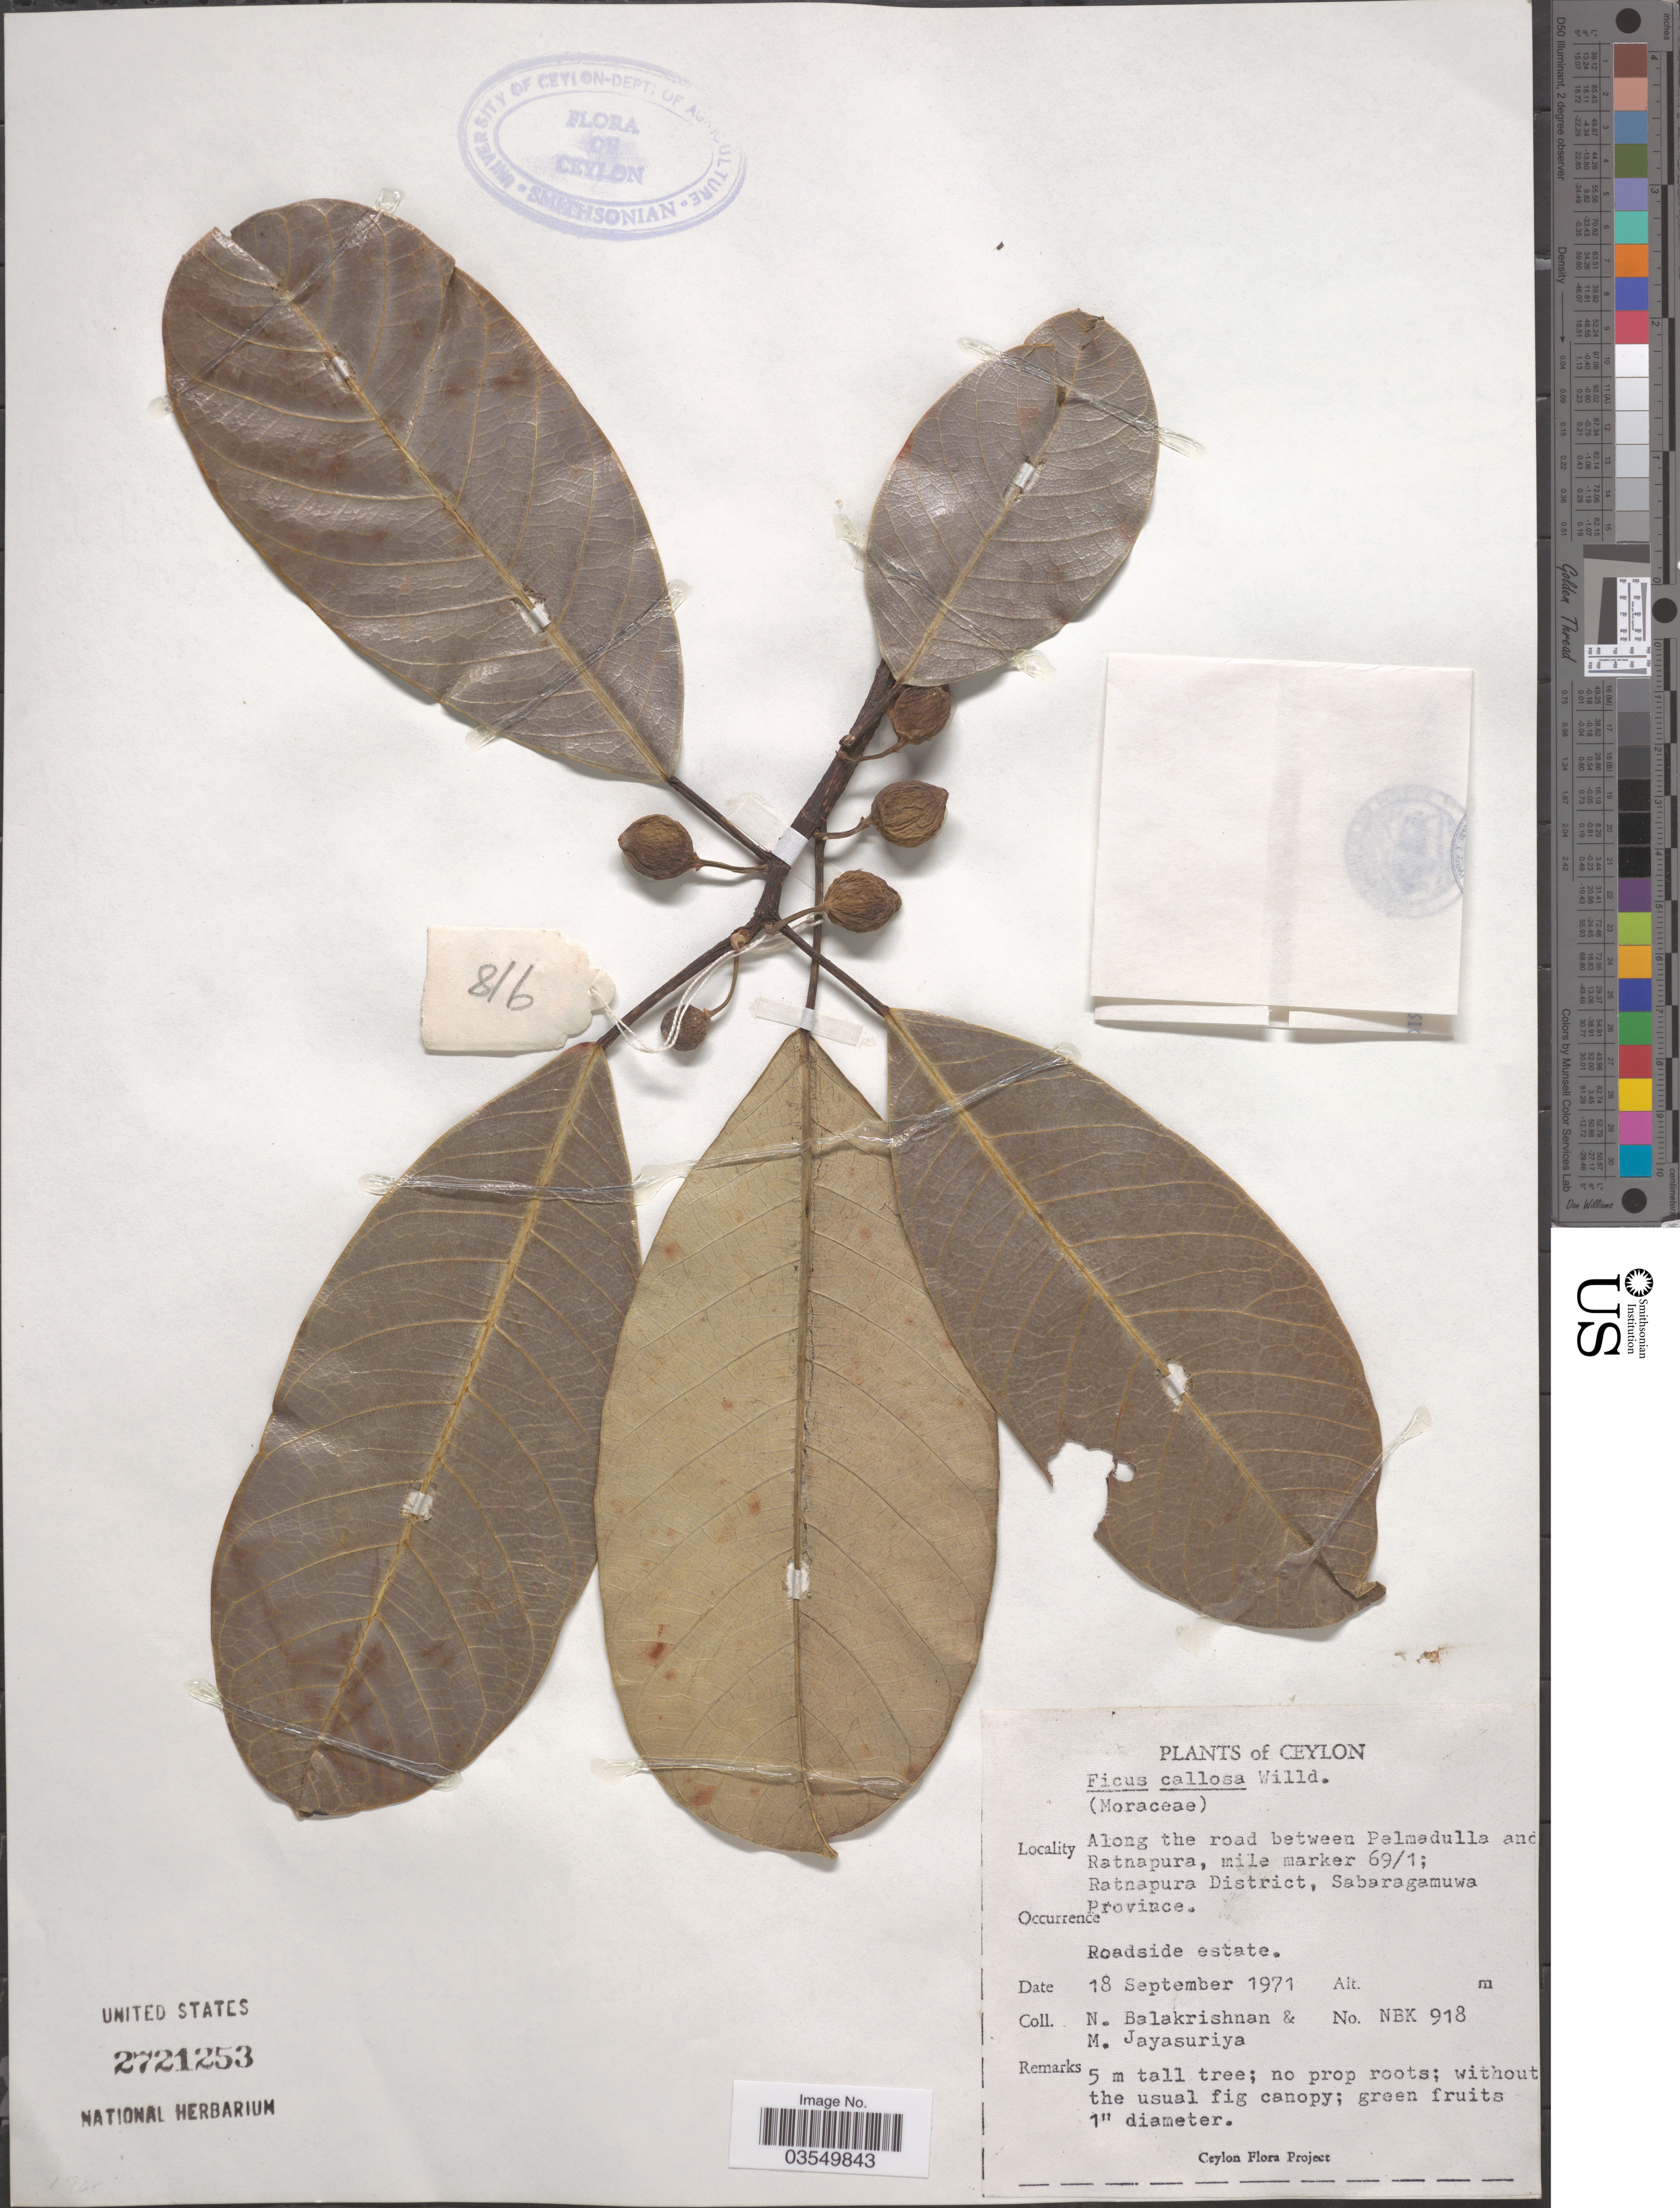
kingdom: Plantae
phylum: Tracheophyta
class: Magnoliopsida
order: Rosales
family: Moraceae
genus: Ficus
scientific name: Ficus callosa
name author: Willd.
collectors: N. Balakrishnan & M. Jayasuriya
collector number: NBK 918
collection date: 1971-09-18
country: Sri Lanka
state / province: Sabaragamuwa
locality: Ceylon. Along the road between Pelmedulla and Ratnapura, mile marker 69/1; Ratnapura District.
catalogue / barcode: US 2721253